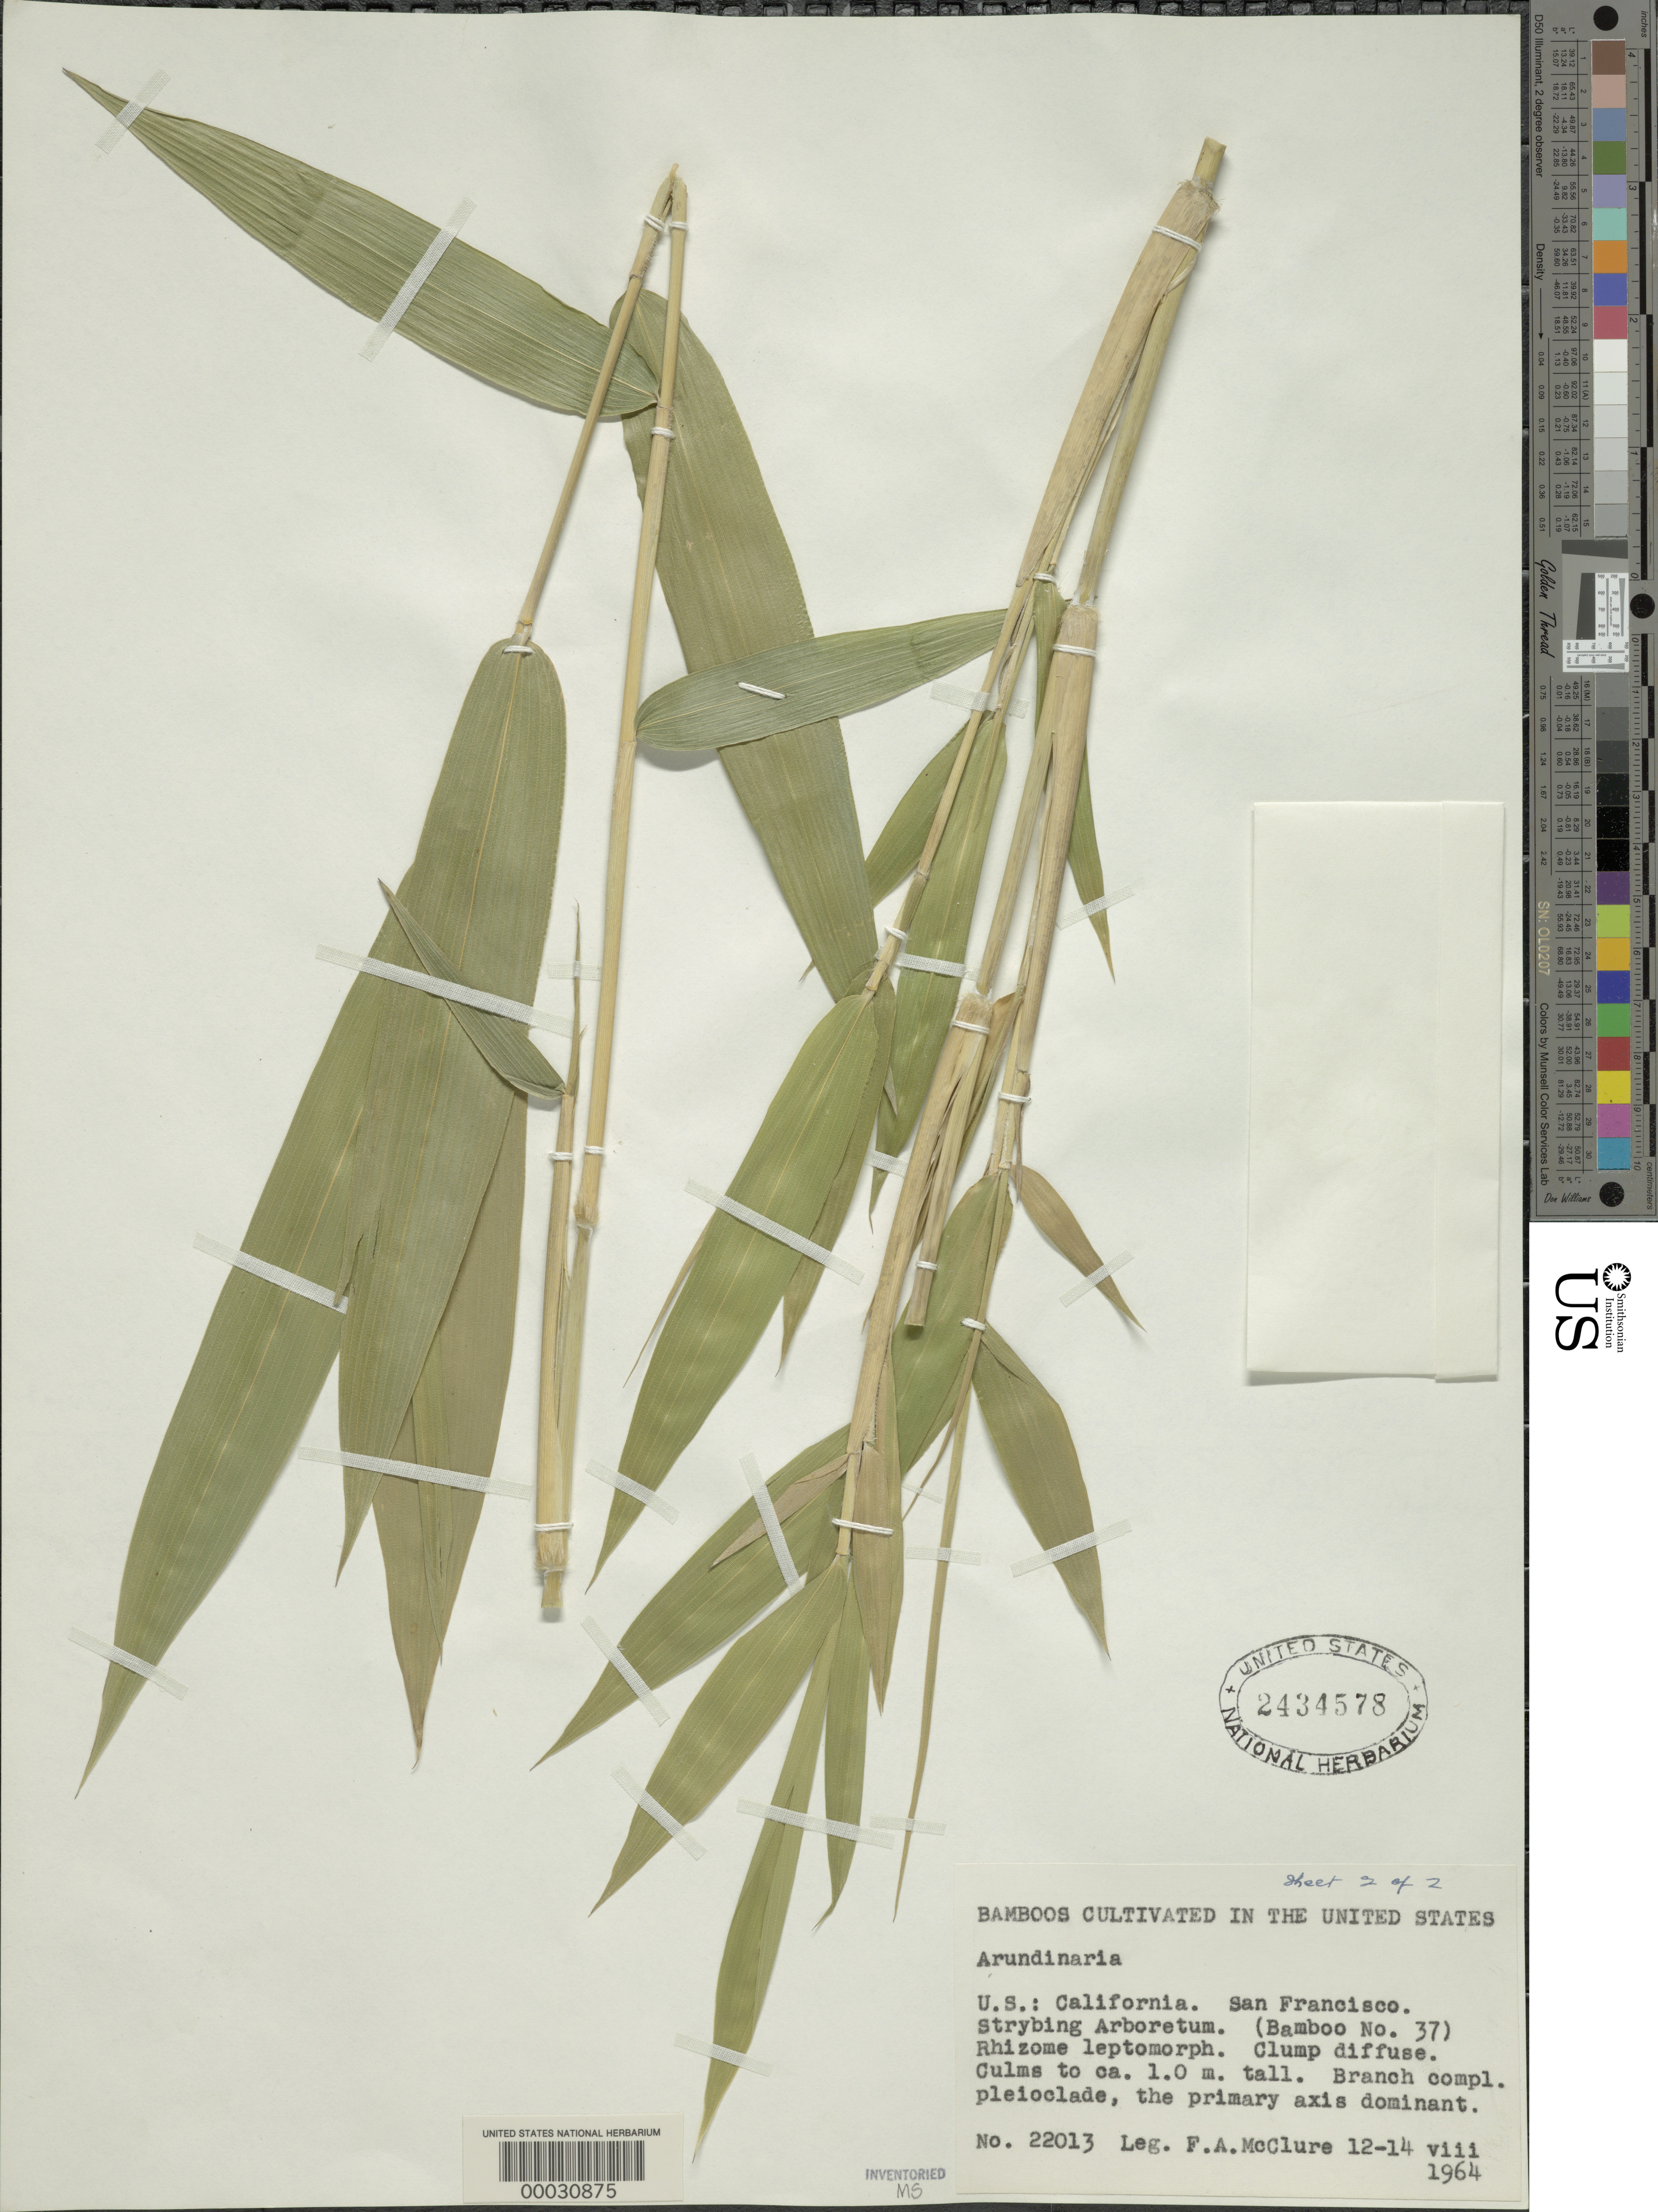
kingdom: Plantae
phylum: Tracheophyta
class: Liliopsida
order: Poales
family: Poaceae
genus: Arundinaria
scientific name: Arundinaria sp.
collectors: F. A. McClure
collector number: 22013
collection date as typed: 12 Aug 1964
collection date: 1964-08-12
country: United States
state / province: California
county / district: San Francisco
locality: San francisco strybing arboretum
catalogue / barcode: US 2434578